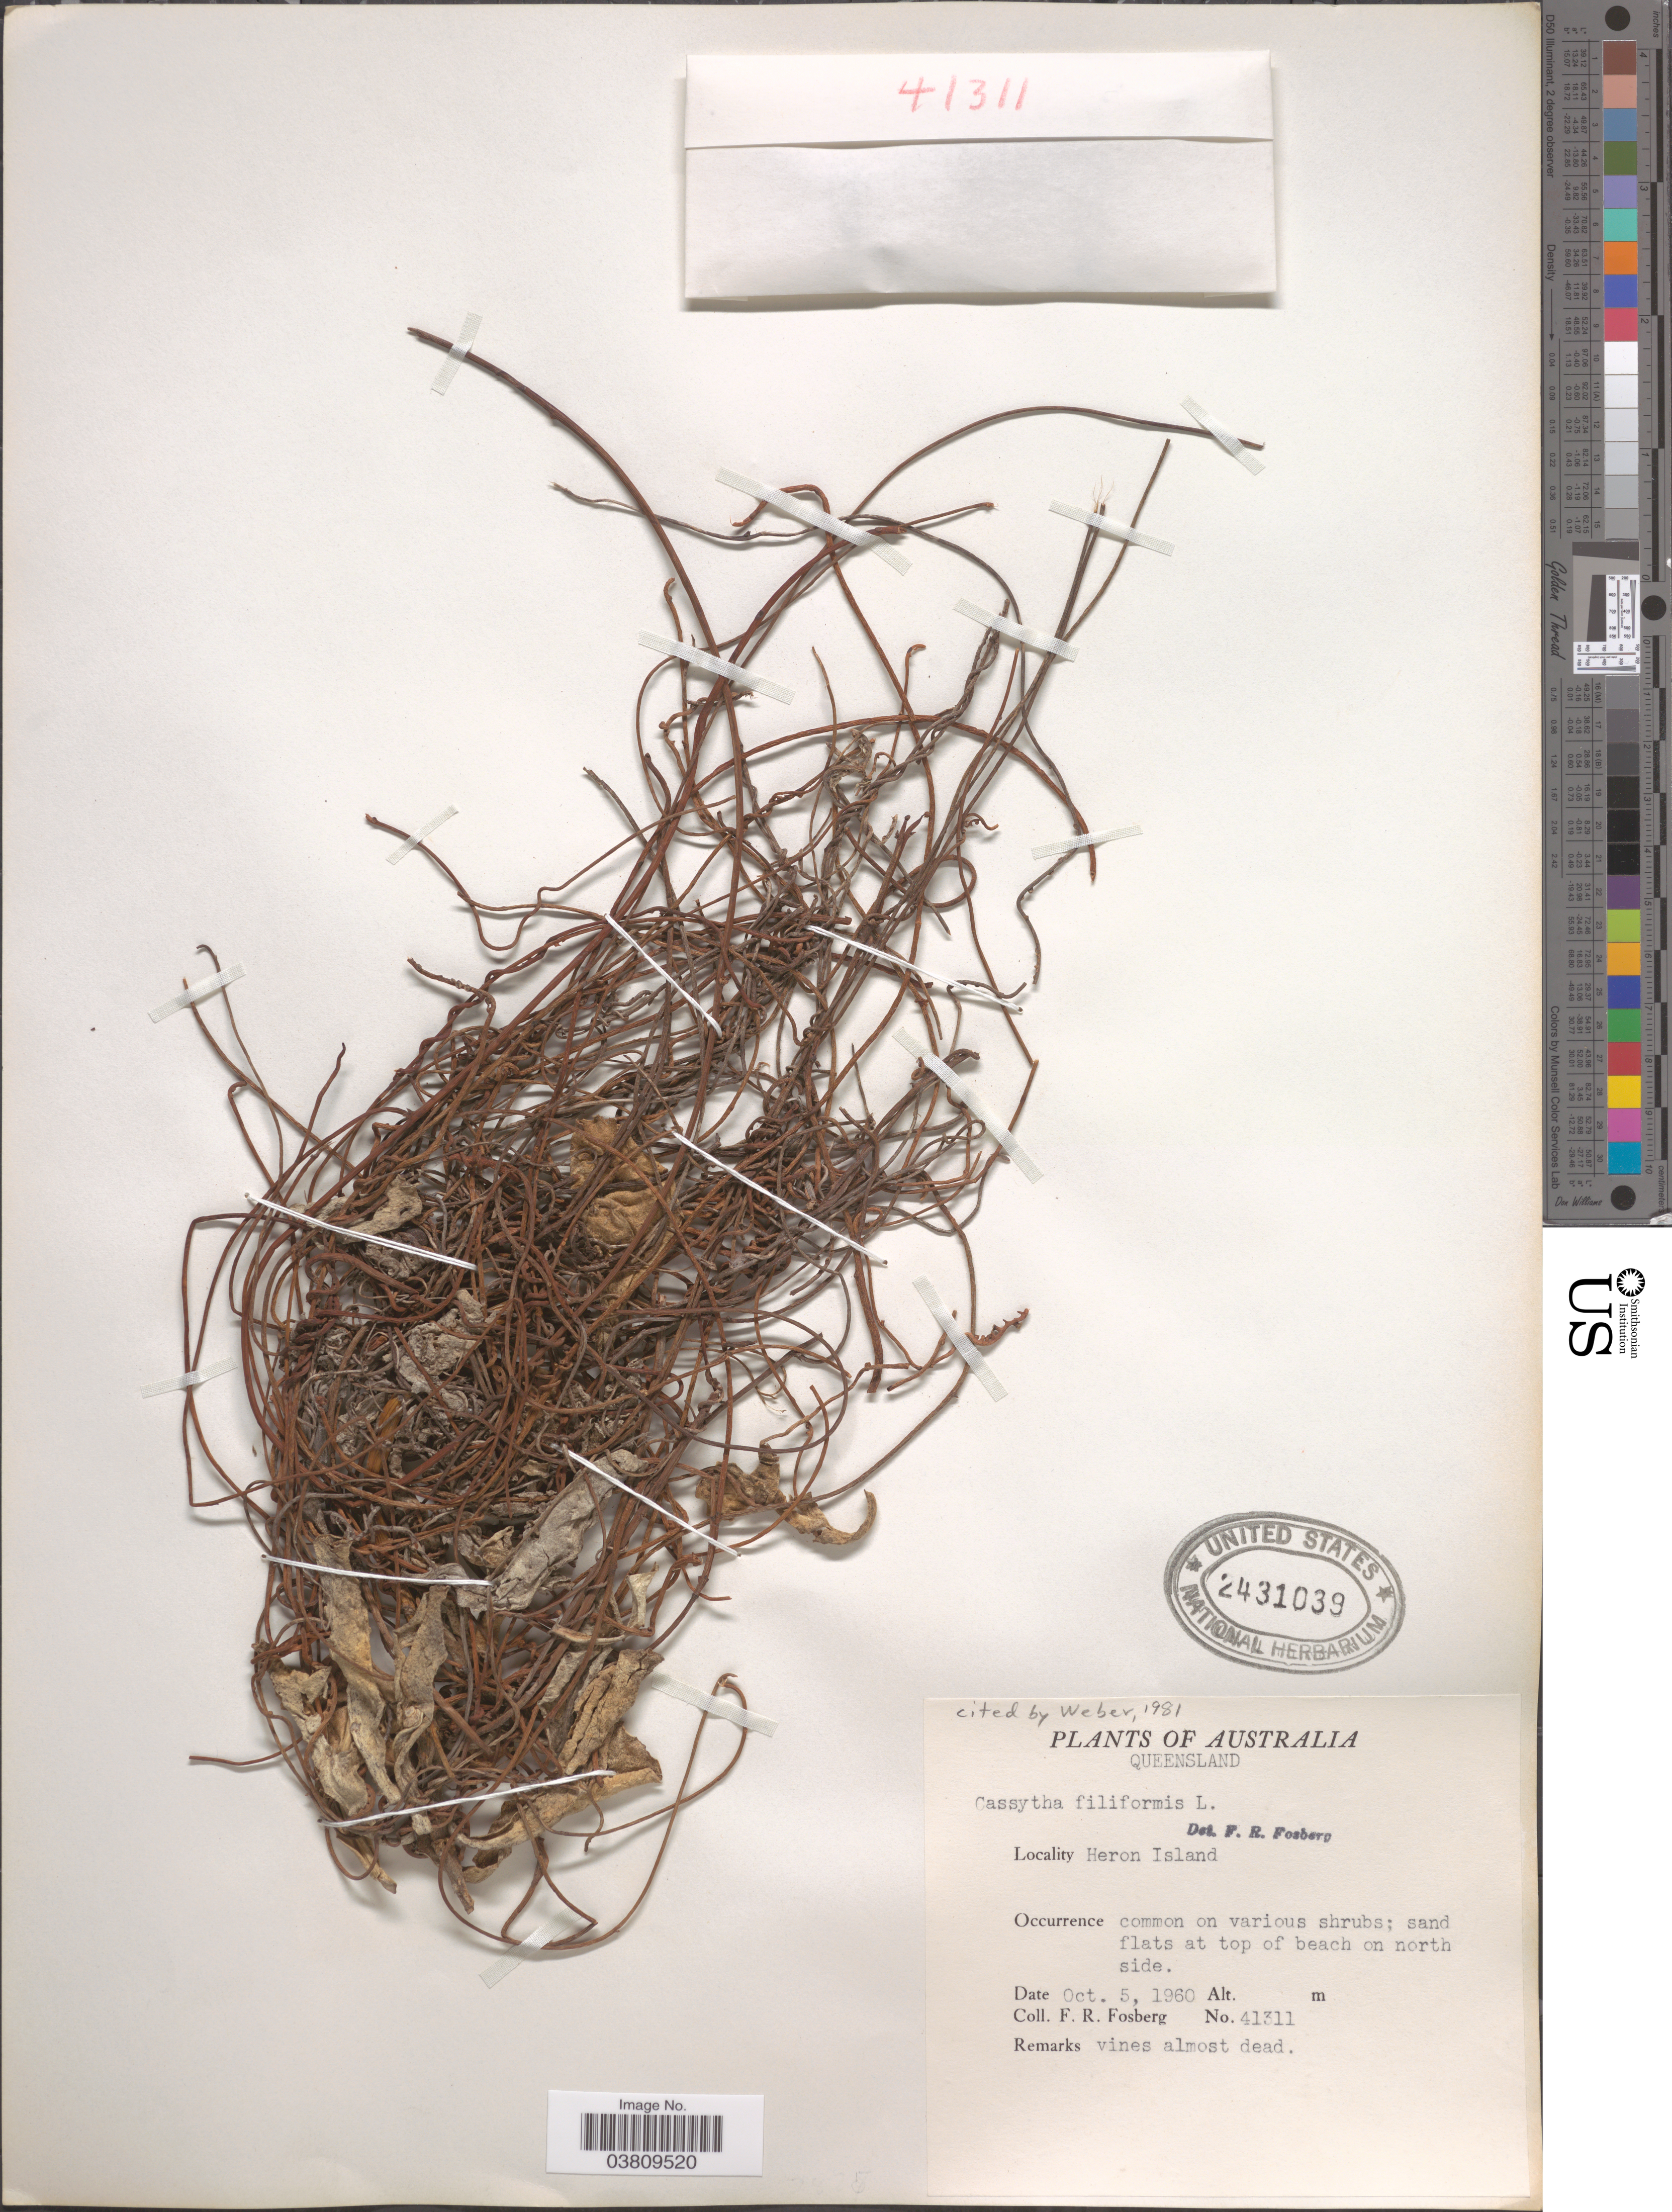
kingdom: Plantae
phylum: Tracheophyta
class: Magnoliopsida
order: Laurales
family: Lauraceae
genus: Cassytha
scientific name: Cassytha filiformis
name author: L.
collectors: F. R. Fosberg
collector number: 41311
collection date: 1960-10-05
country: Australia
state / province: Queensland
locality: Heron Island. At top of beach on north side.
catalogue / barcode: US 2431039